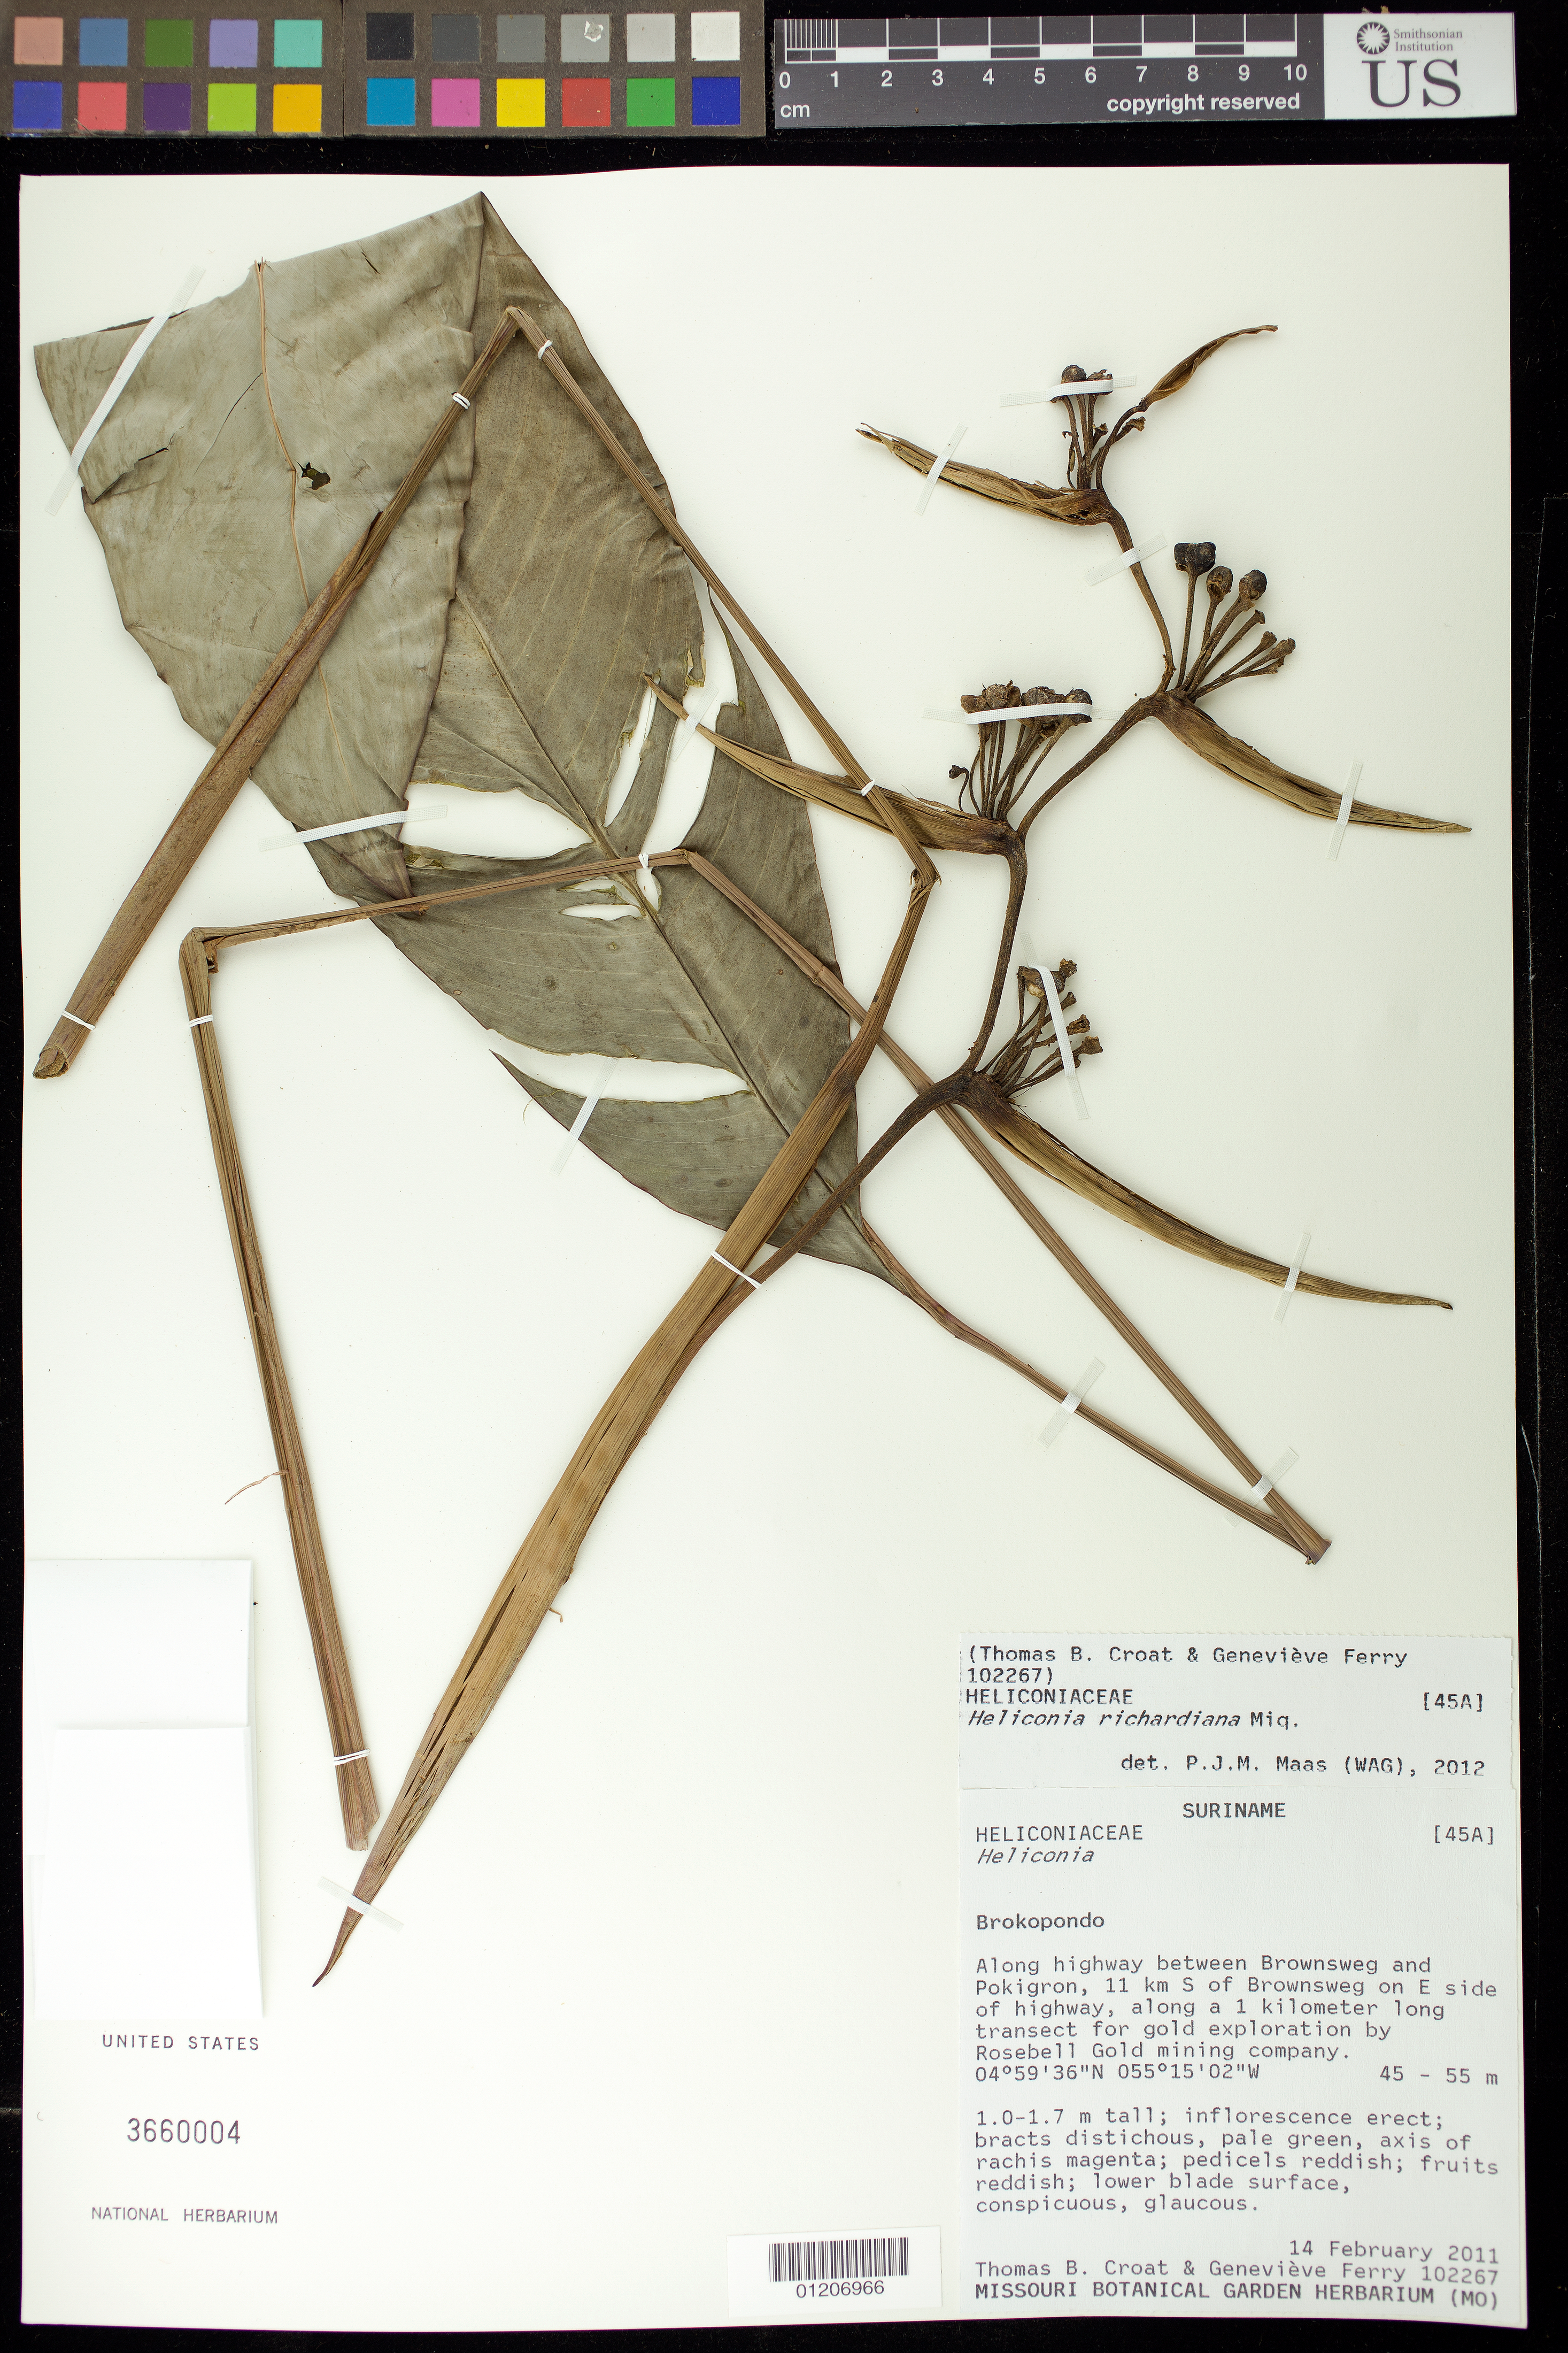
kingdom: Plantae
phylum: Tracheophyta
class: Liliopsida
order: Zingiberales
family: Heliconiaceae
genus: Heliconia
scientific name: Heliconia richardiana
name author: Miq.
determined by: Maas, Paul J. M.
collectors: T. B. Croat & G. Ferry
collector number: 102267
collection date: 2011-02-14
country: Suriname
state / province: Brokopondo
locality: Along highway between Brownsweb and Pokigron, 11 km S of Brownsweg on E side of highway, along a 1km long transect for gold exploration by Rosebell Gold mining company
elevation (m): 45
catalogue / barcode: US 3660004